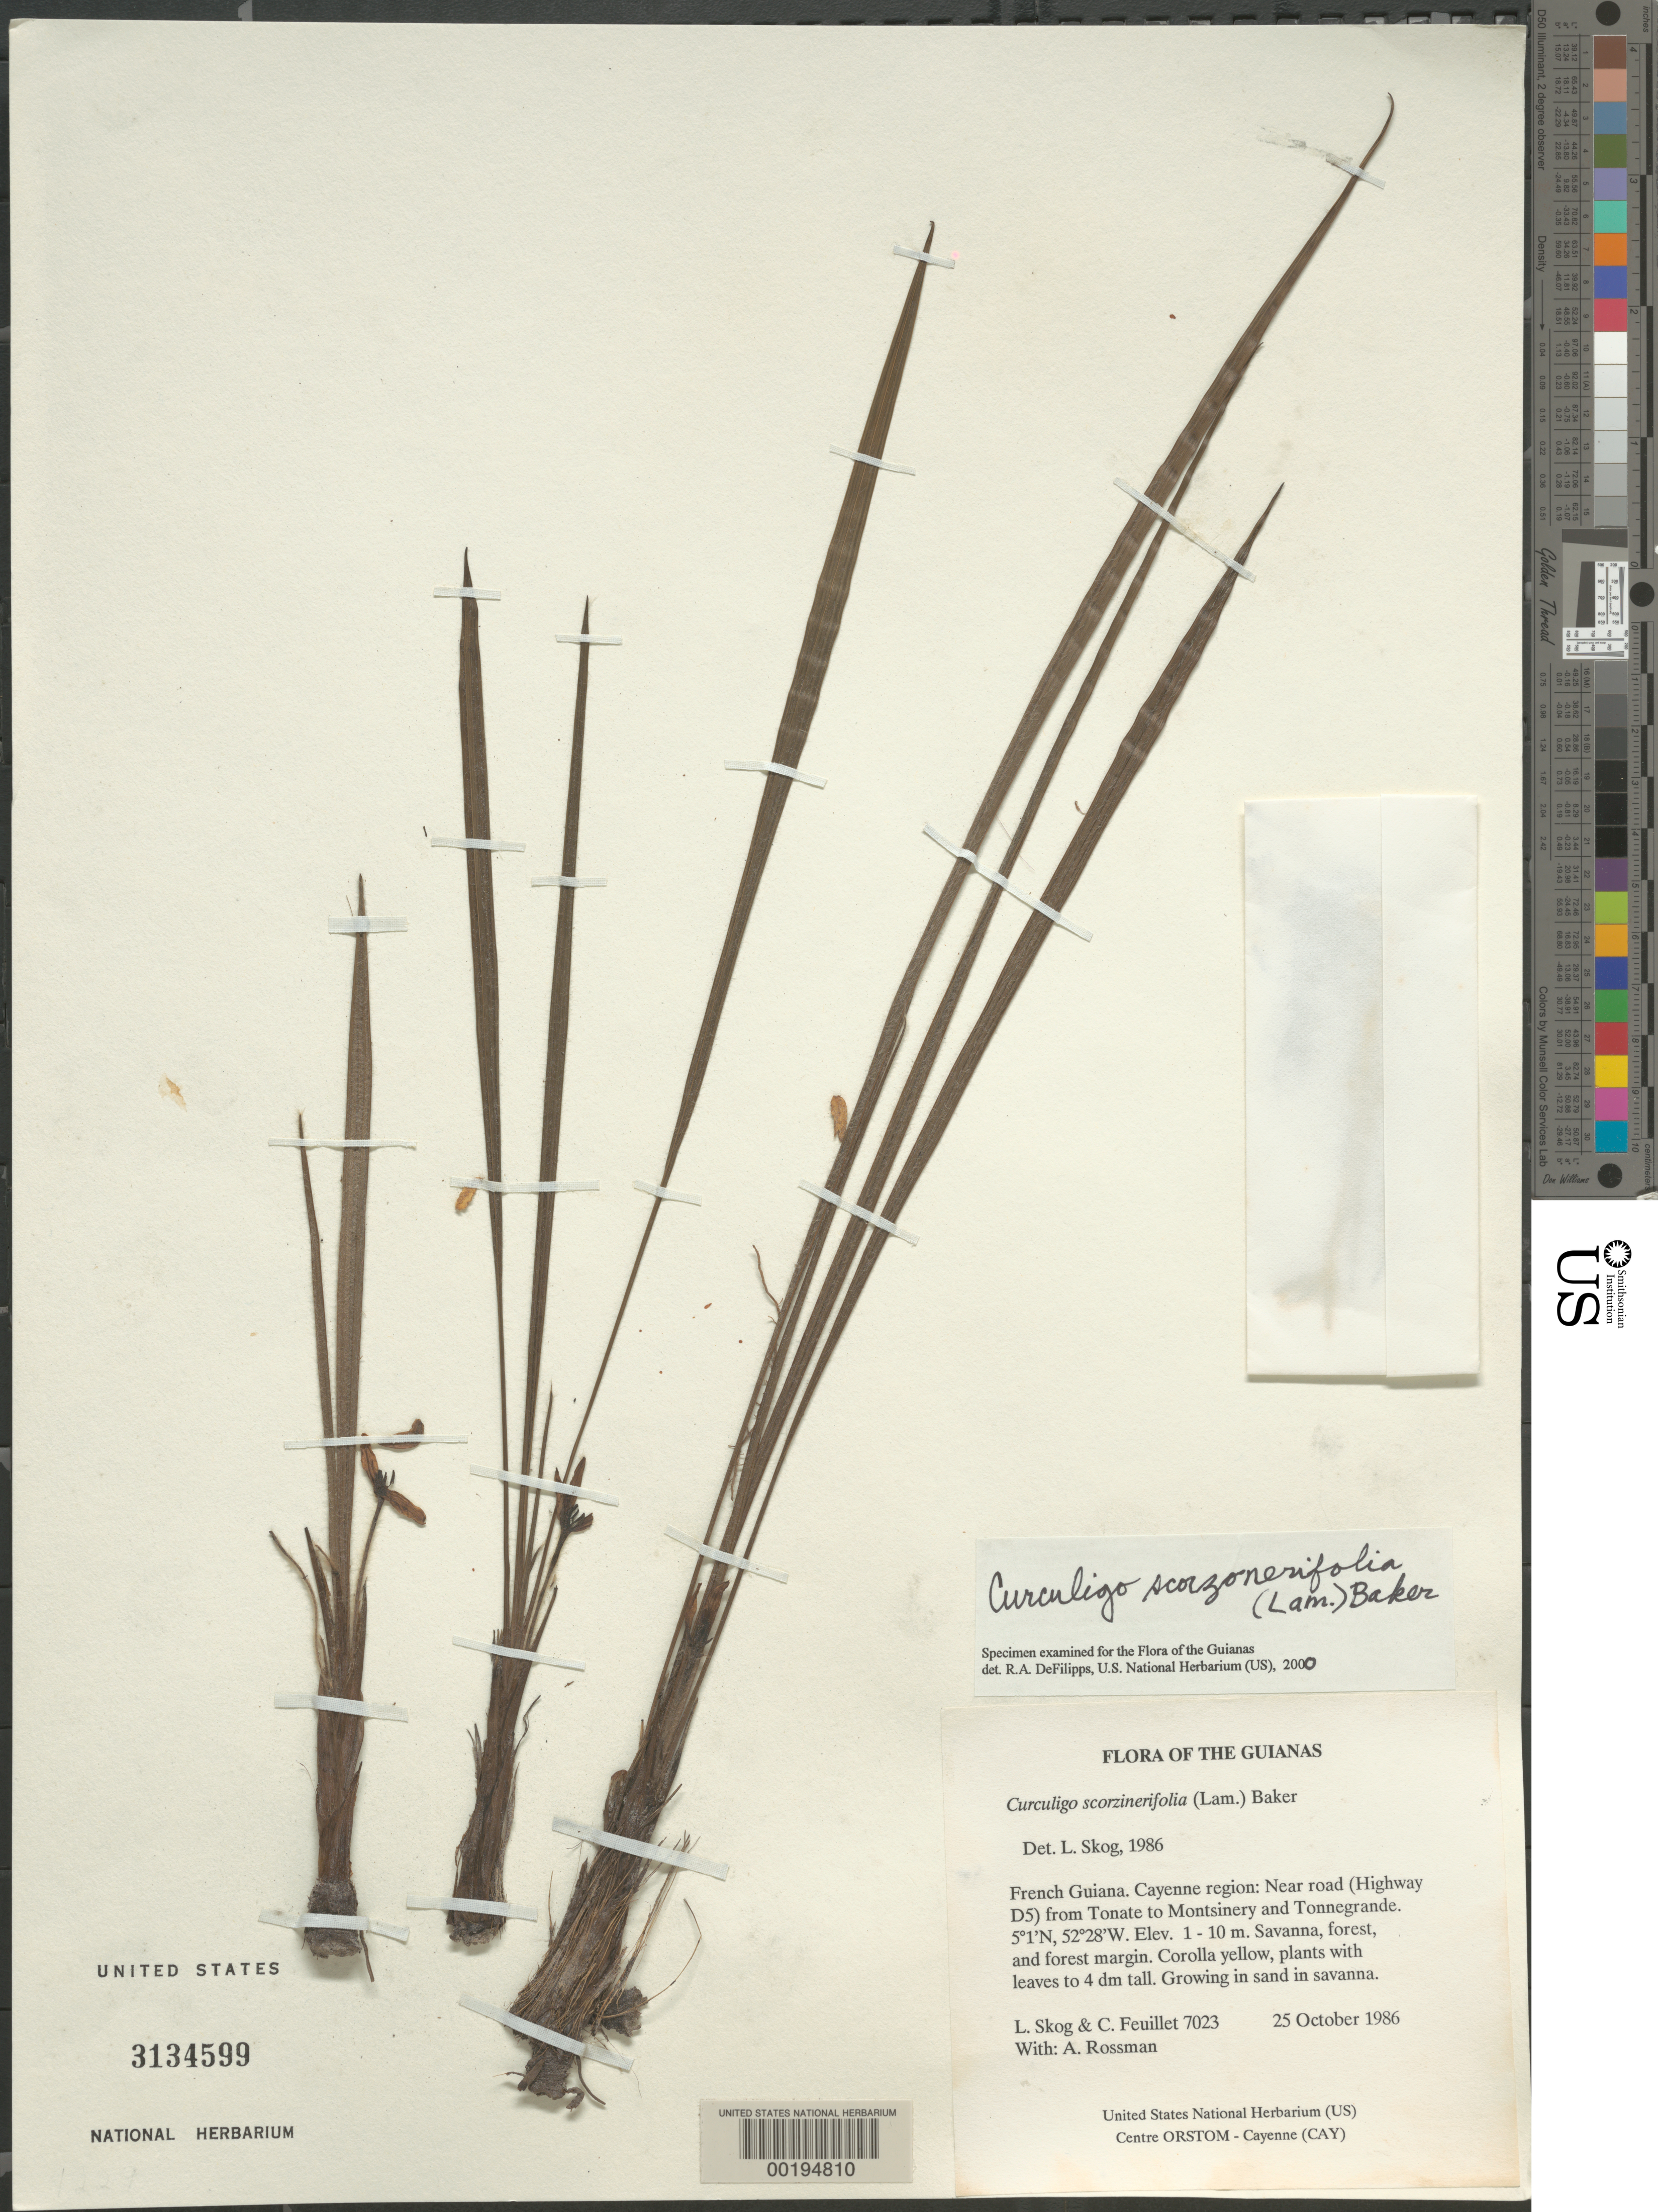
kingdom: Plantae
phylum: Tracheophyta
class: Liliopsida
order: Asparagales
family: Hypoxidaceae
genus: Curculigo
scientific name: Curculigo scorzonerifolia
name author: (Lam.) Baker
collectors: L. E. Skog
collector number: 7023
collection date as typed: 25 Oct 1986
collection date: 1986-10-25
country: French Guiana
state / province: Cayenne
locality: Near road (highway d5) from tonate to montsinery & tonnegrande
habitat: Savanna, forest, and forest margin; growing in sand in savanna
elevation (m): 1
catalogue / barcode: US 3134599